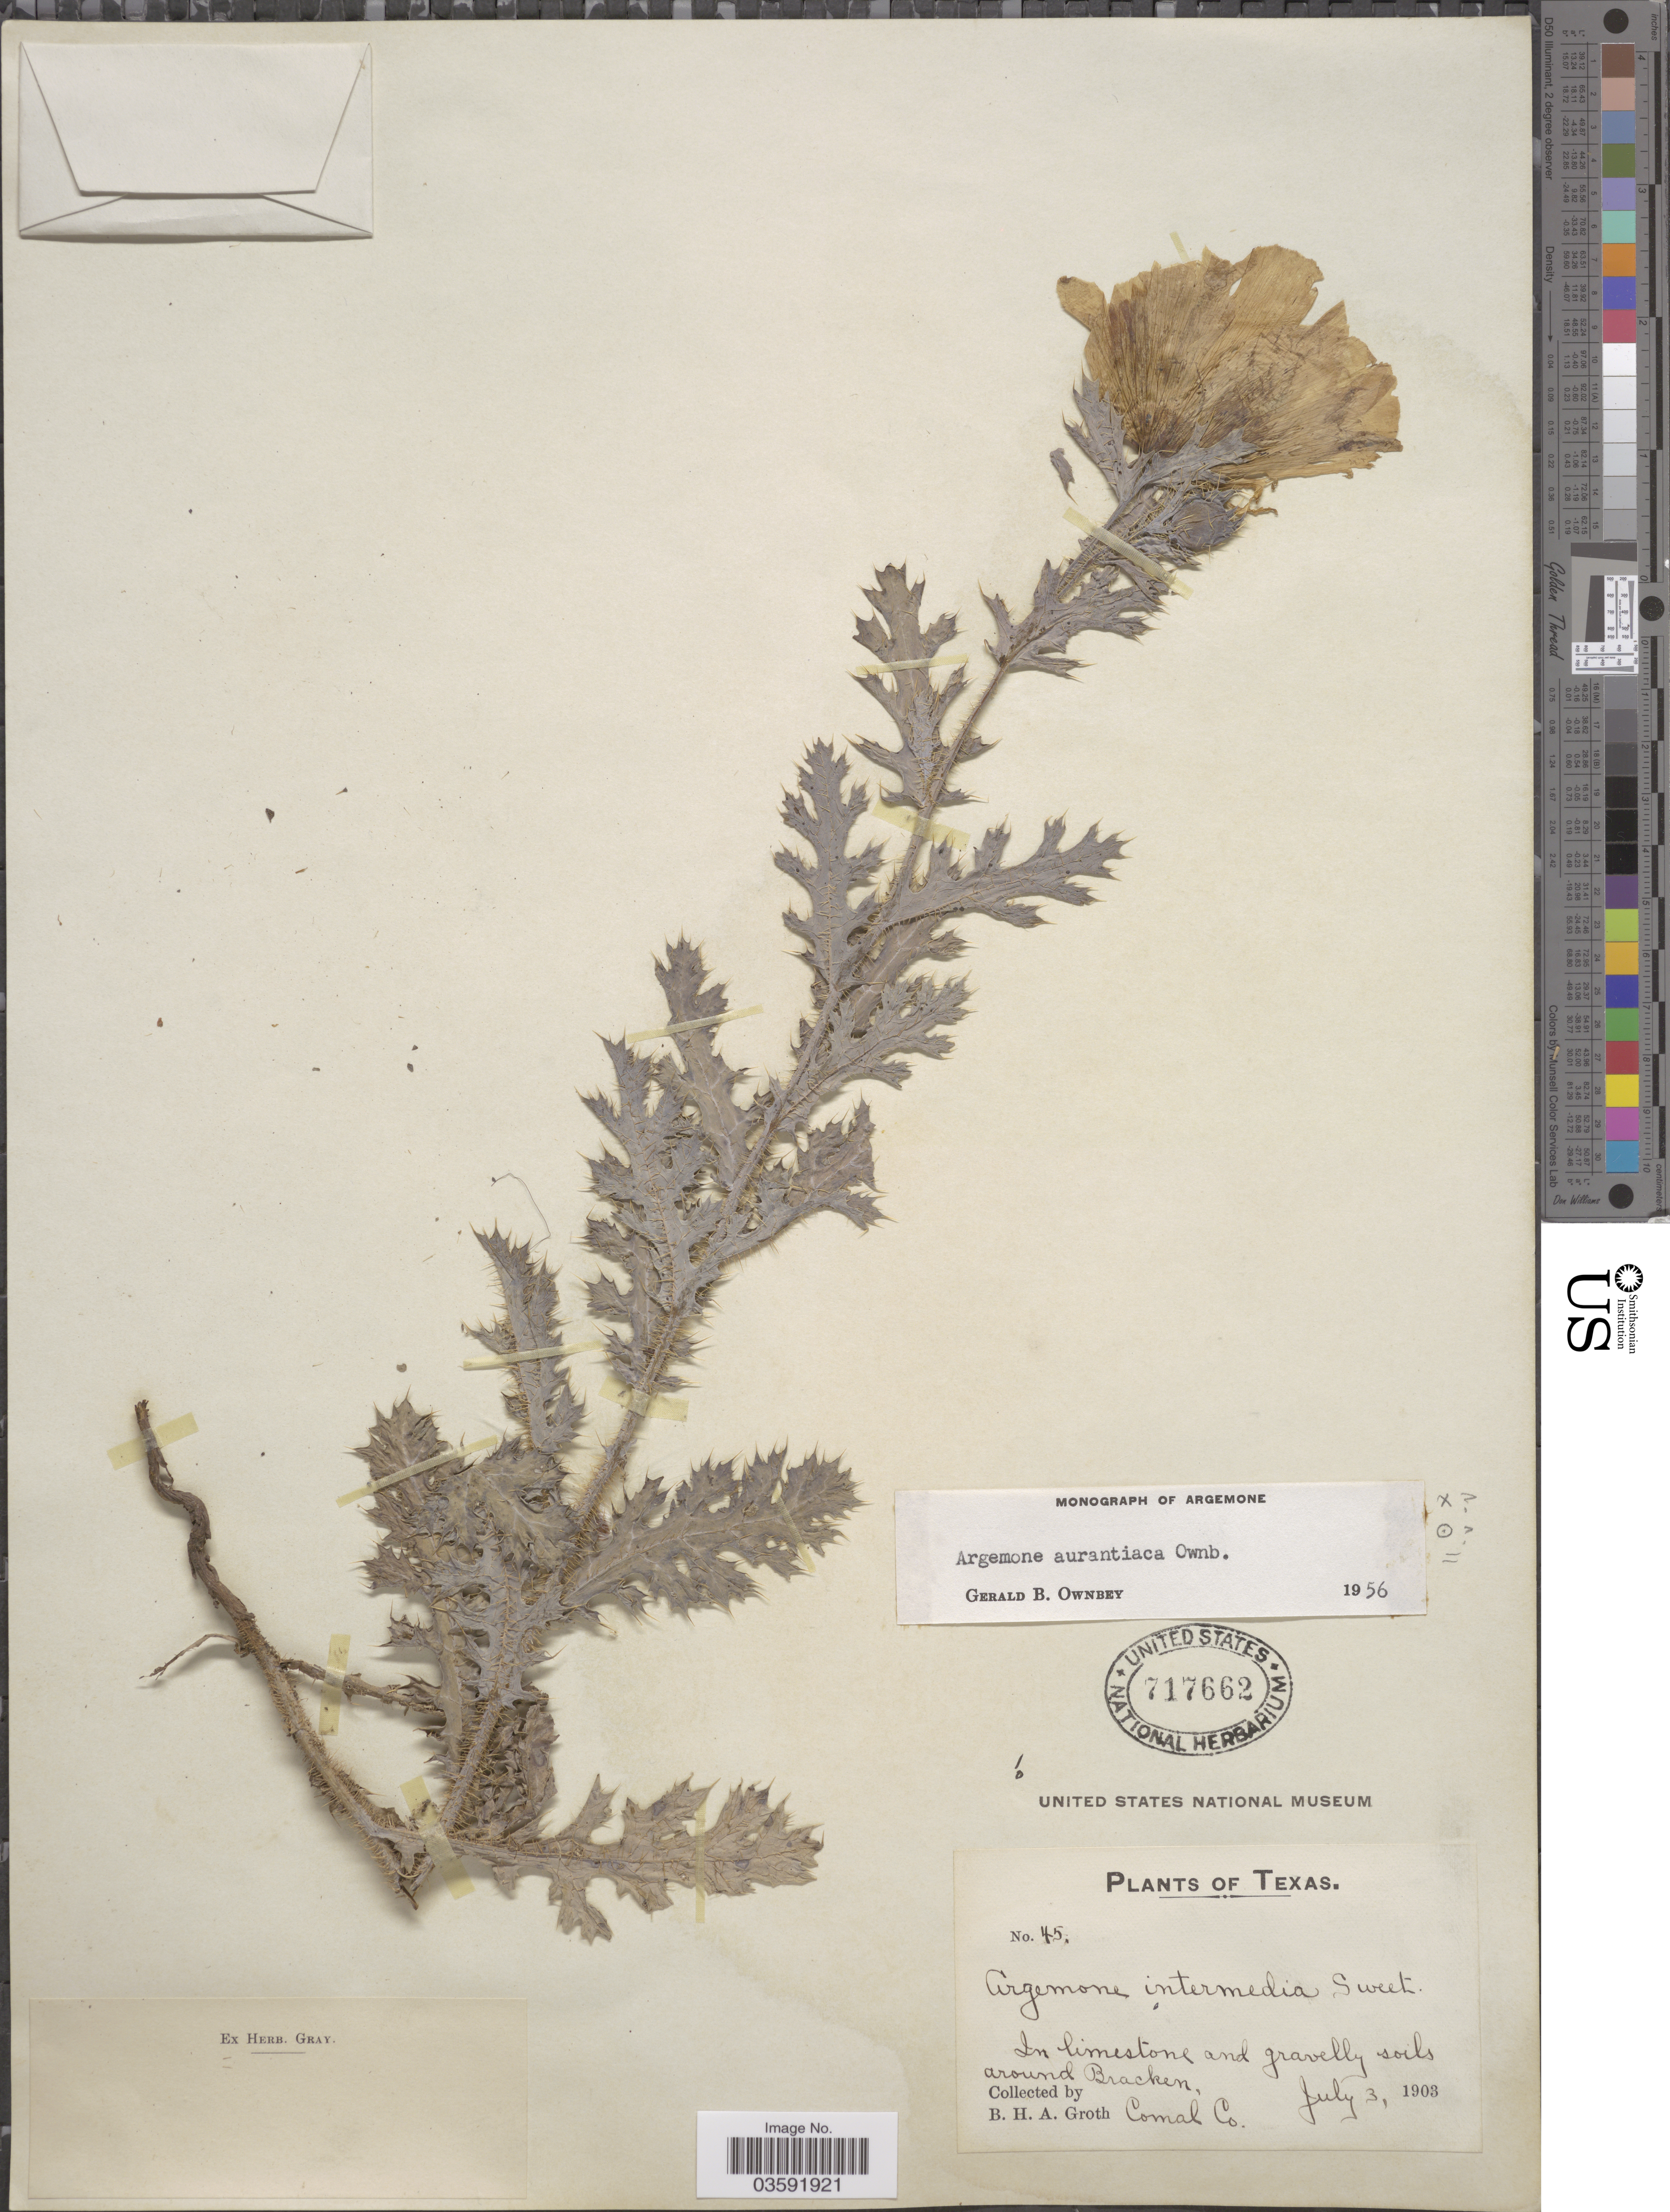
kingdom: Plantae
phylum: Tracheophyta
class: Magnoliopsida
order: Ranunculales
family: Papaveraceae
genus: Argemone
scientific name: Argemone aurantiaca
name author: G.B. Ownbey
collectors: B. Groth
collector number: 45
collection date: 1903-07-03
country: United States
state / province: Texas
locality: Around Bracken.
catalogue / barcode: US 717662